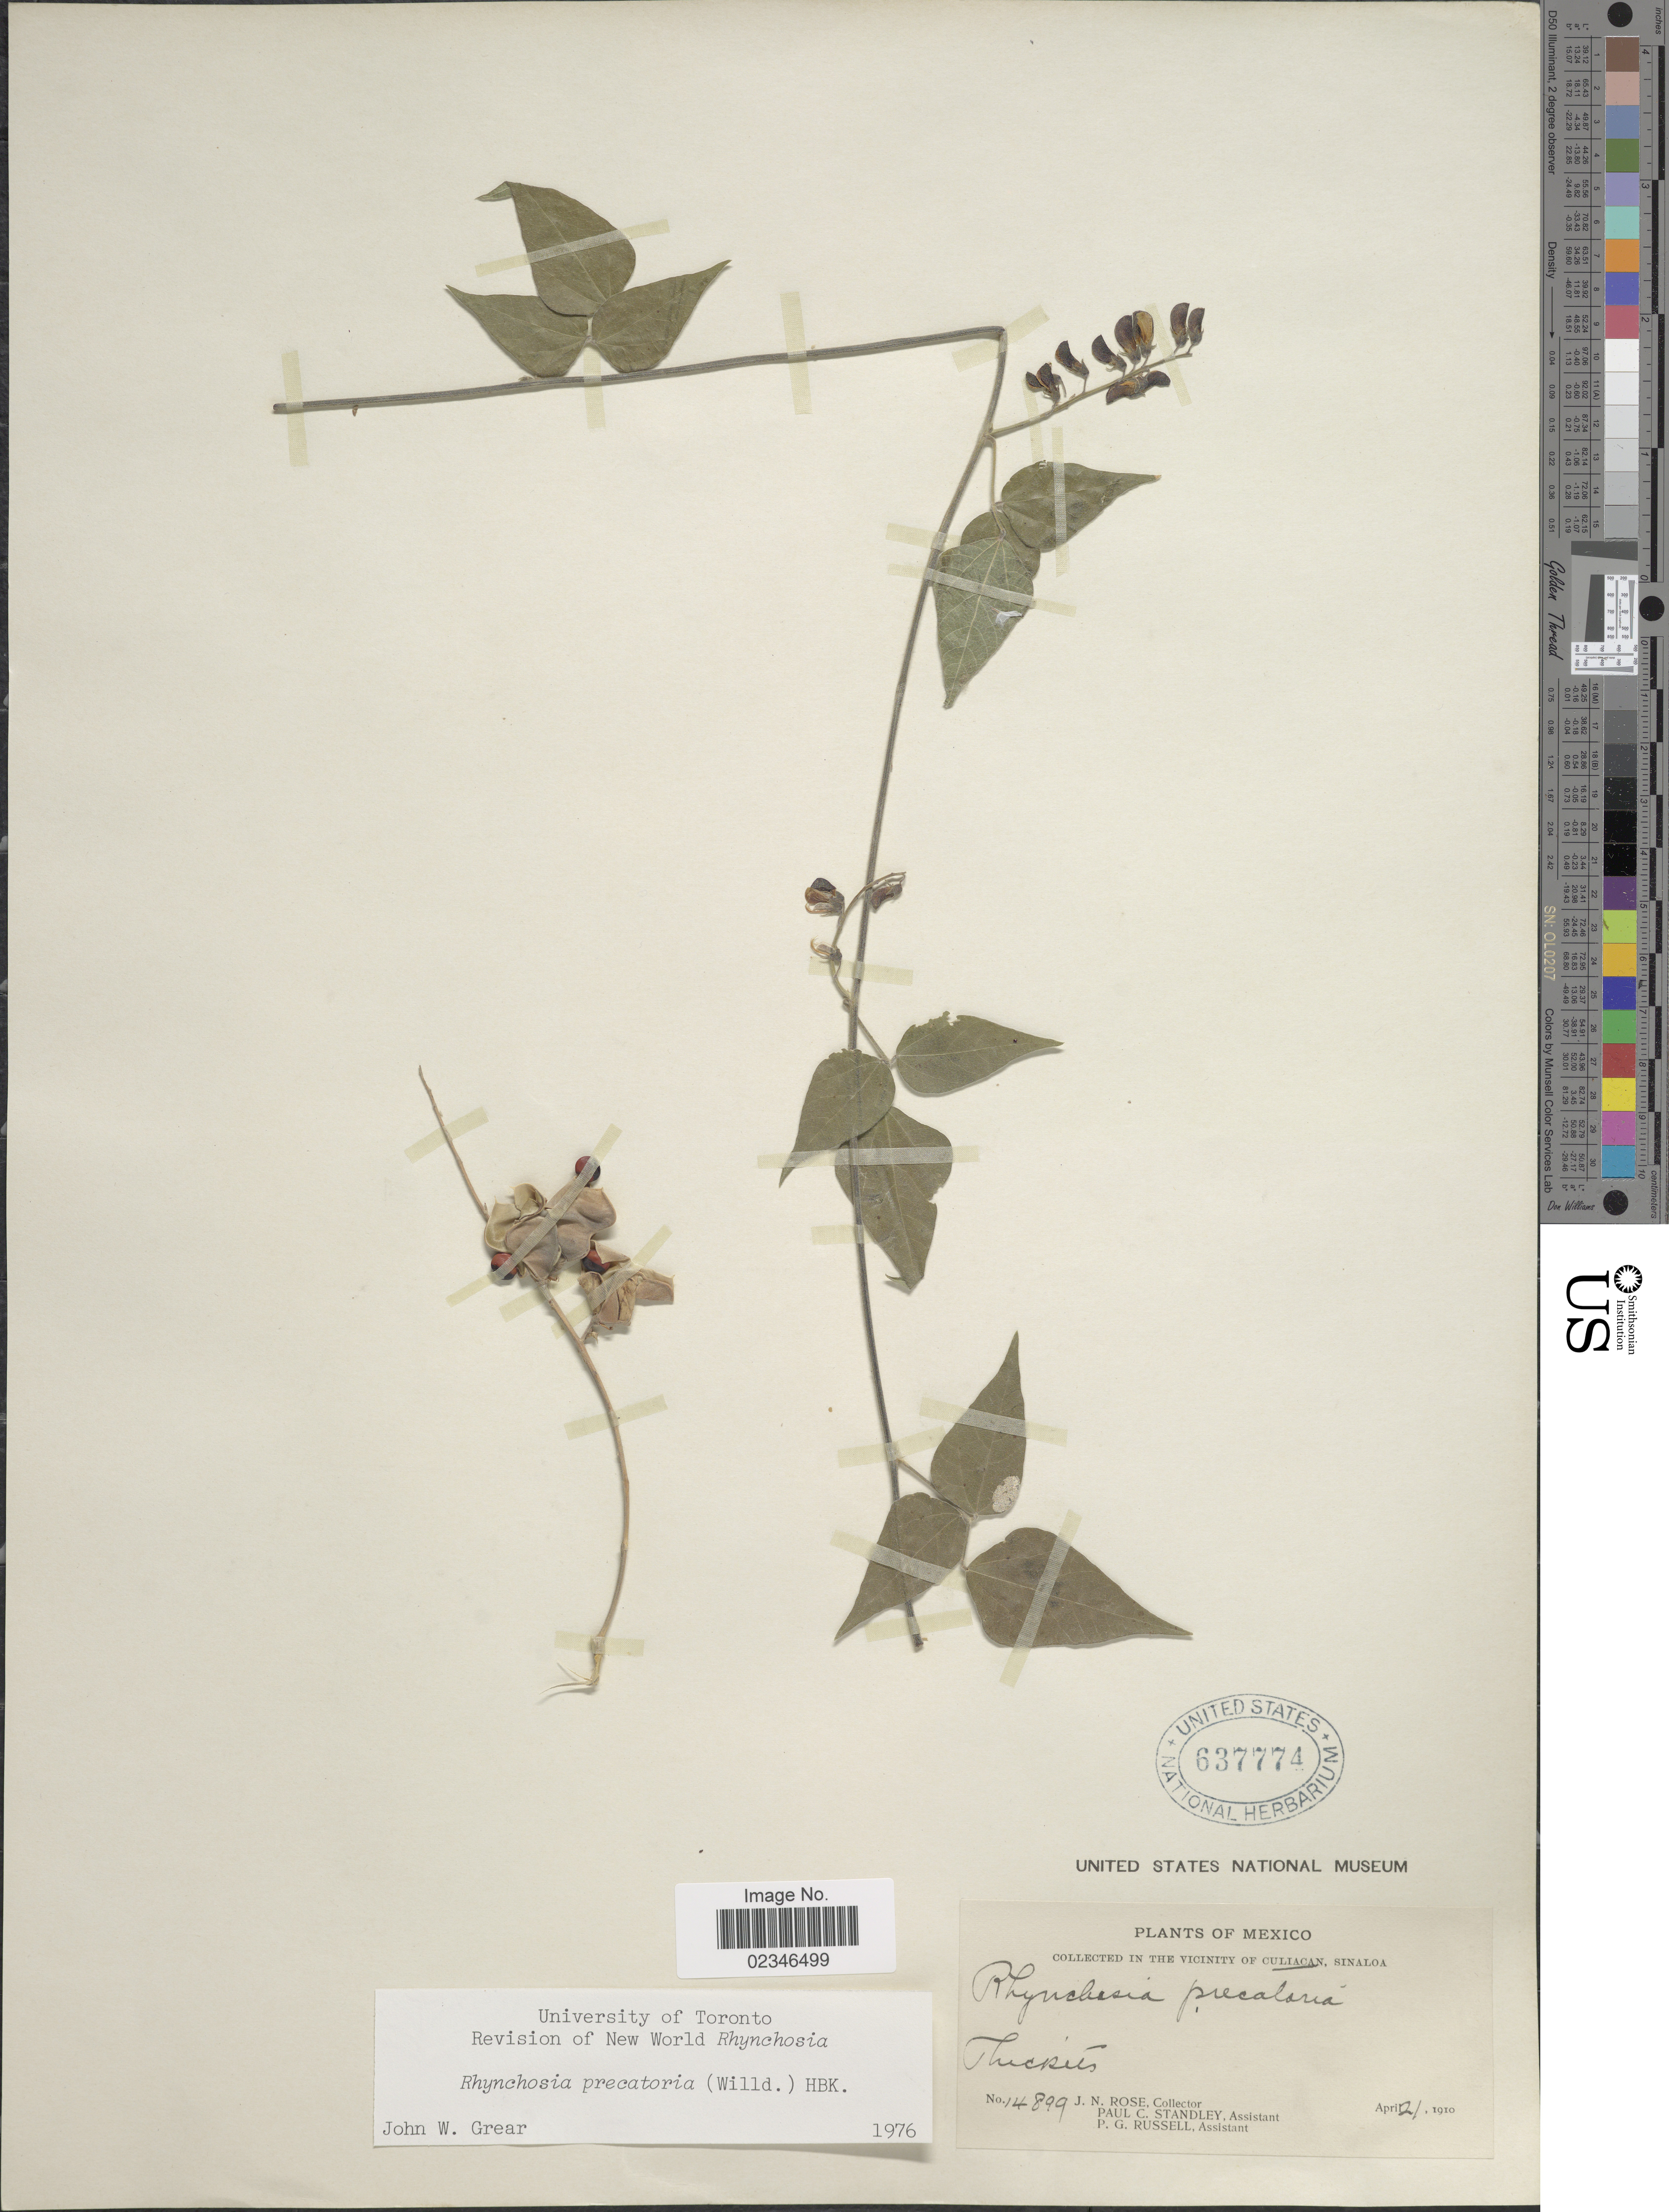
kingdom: Plantae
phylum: Tracheophyta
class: Magnoliopsida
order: Fabales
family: Fabaceae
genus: Rhynchosia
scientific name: Rhynchosia precatoria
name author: (Willd.) DC.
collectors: J. N. Rose, P. C. Standley & P. G. Russell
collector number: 14899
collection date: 1910-04-21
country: Mexico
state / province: Sinaloa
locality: In The Vicinity of Culiacan, Sinaloa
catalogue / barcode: US 637774